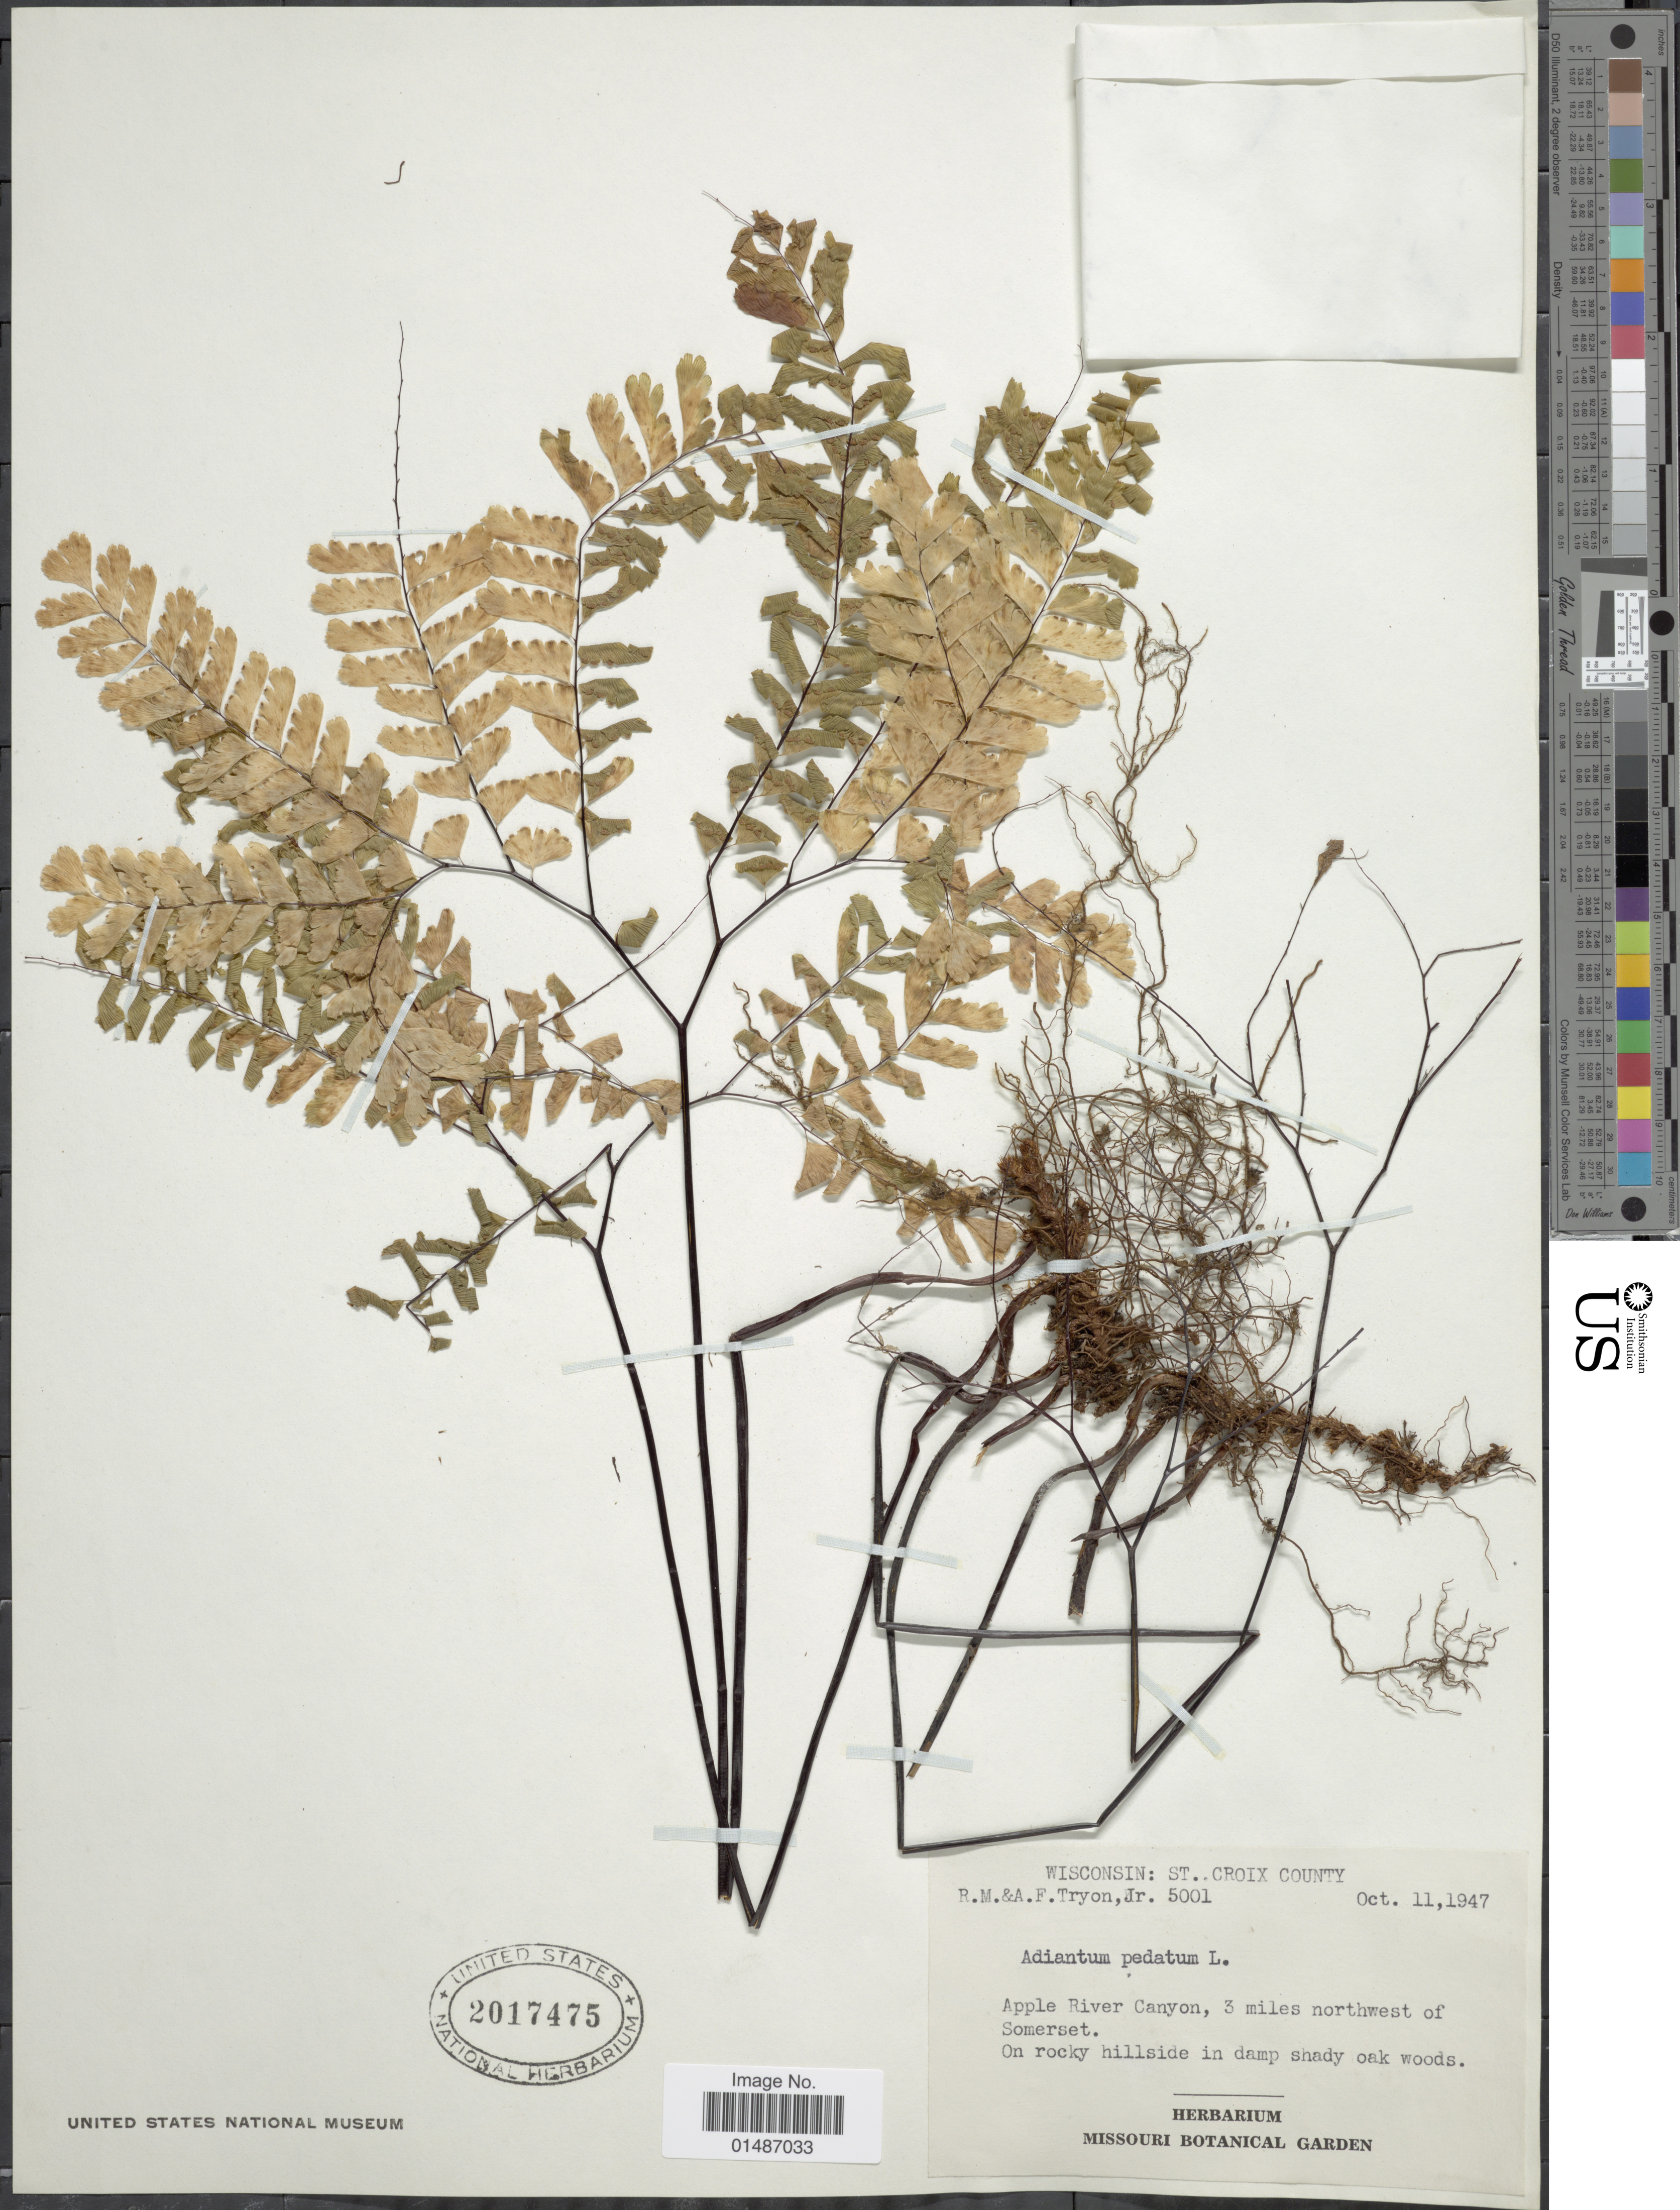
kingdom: Plantae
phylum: Tracheophyta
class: Polypodiopsida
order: Polypodiales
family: Pteridaceae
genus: Adiantum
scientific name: Adiantum pedatum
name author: L.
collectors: R. M. Tryon & A. F. Tryon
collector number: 5001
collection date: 1947-10-11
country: United States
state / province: Wisconsin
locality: St. Croix County. Apple River Canyon, 3 miles northwest of Somerset.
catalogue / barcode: US 2017475